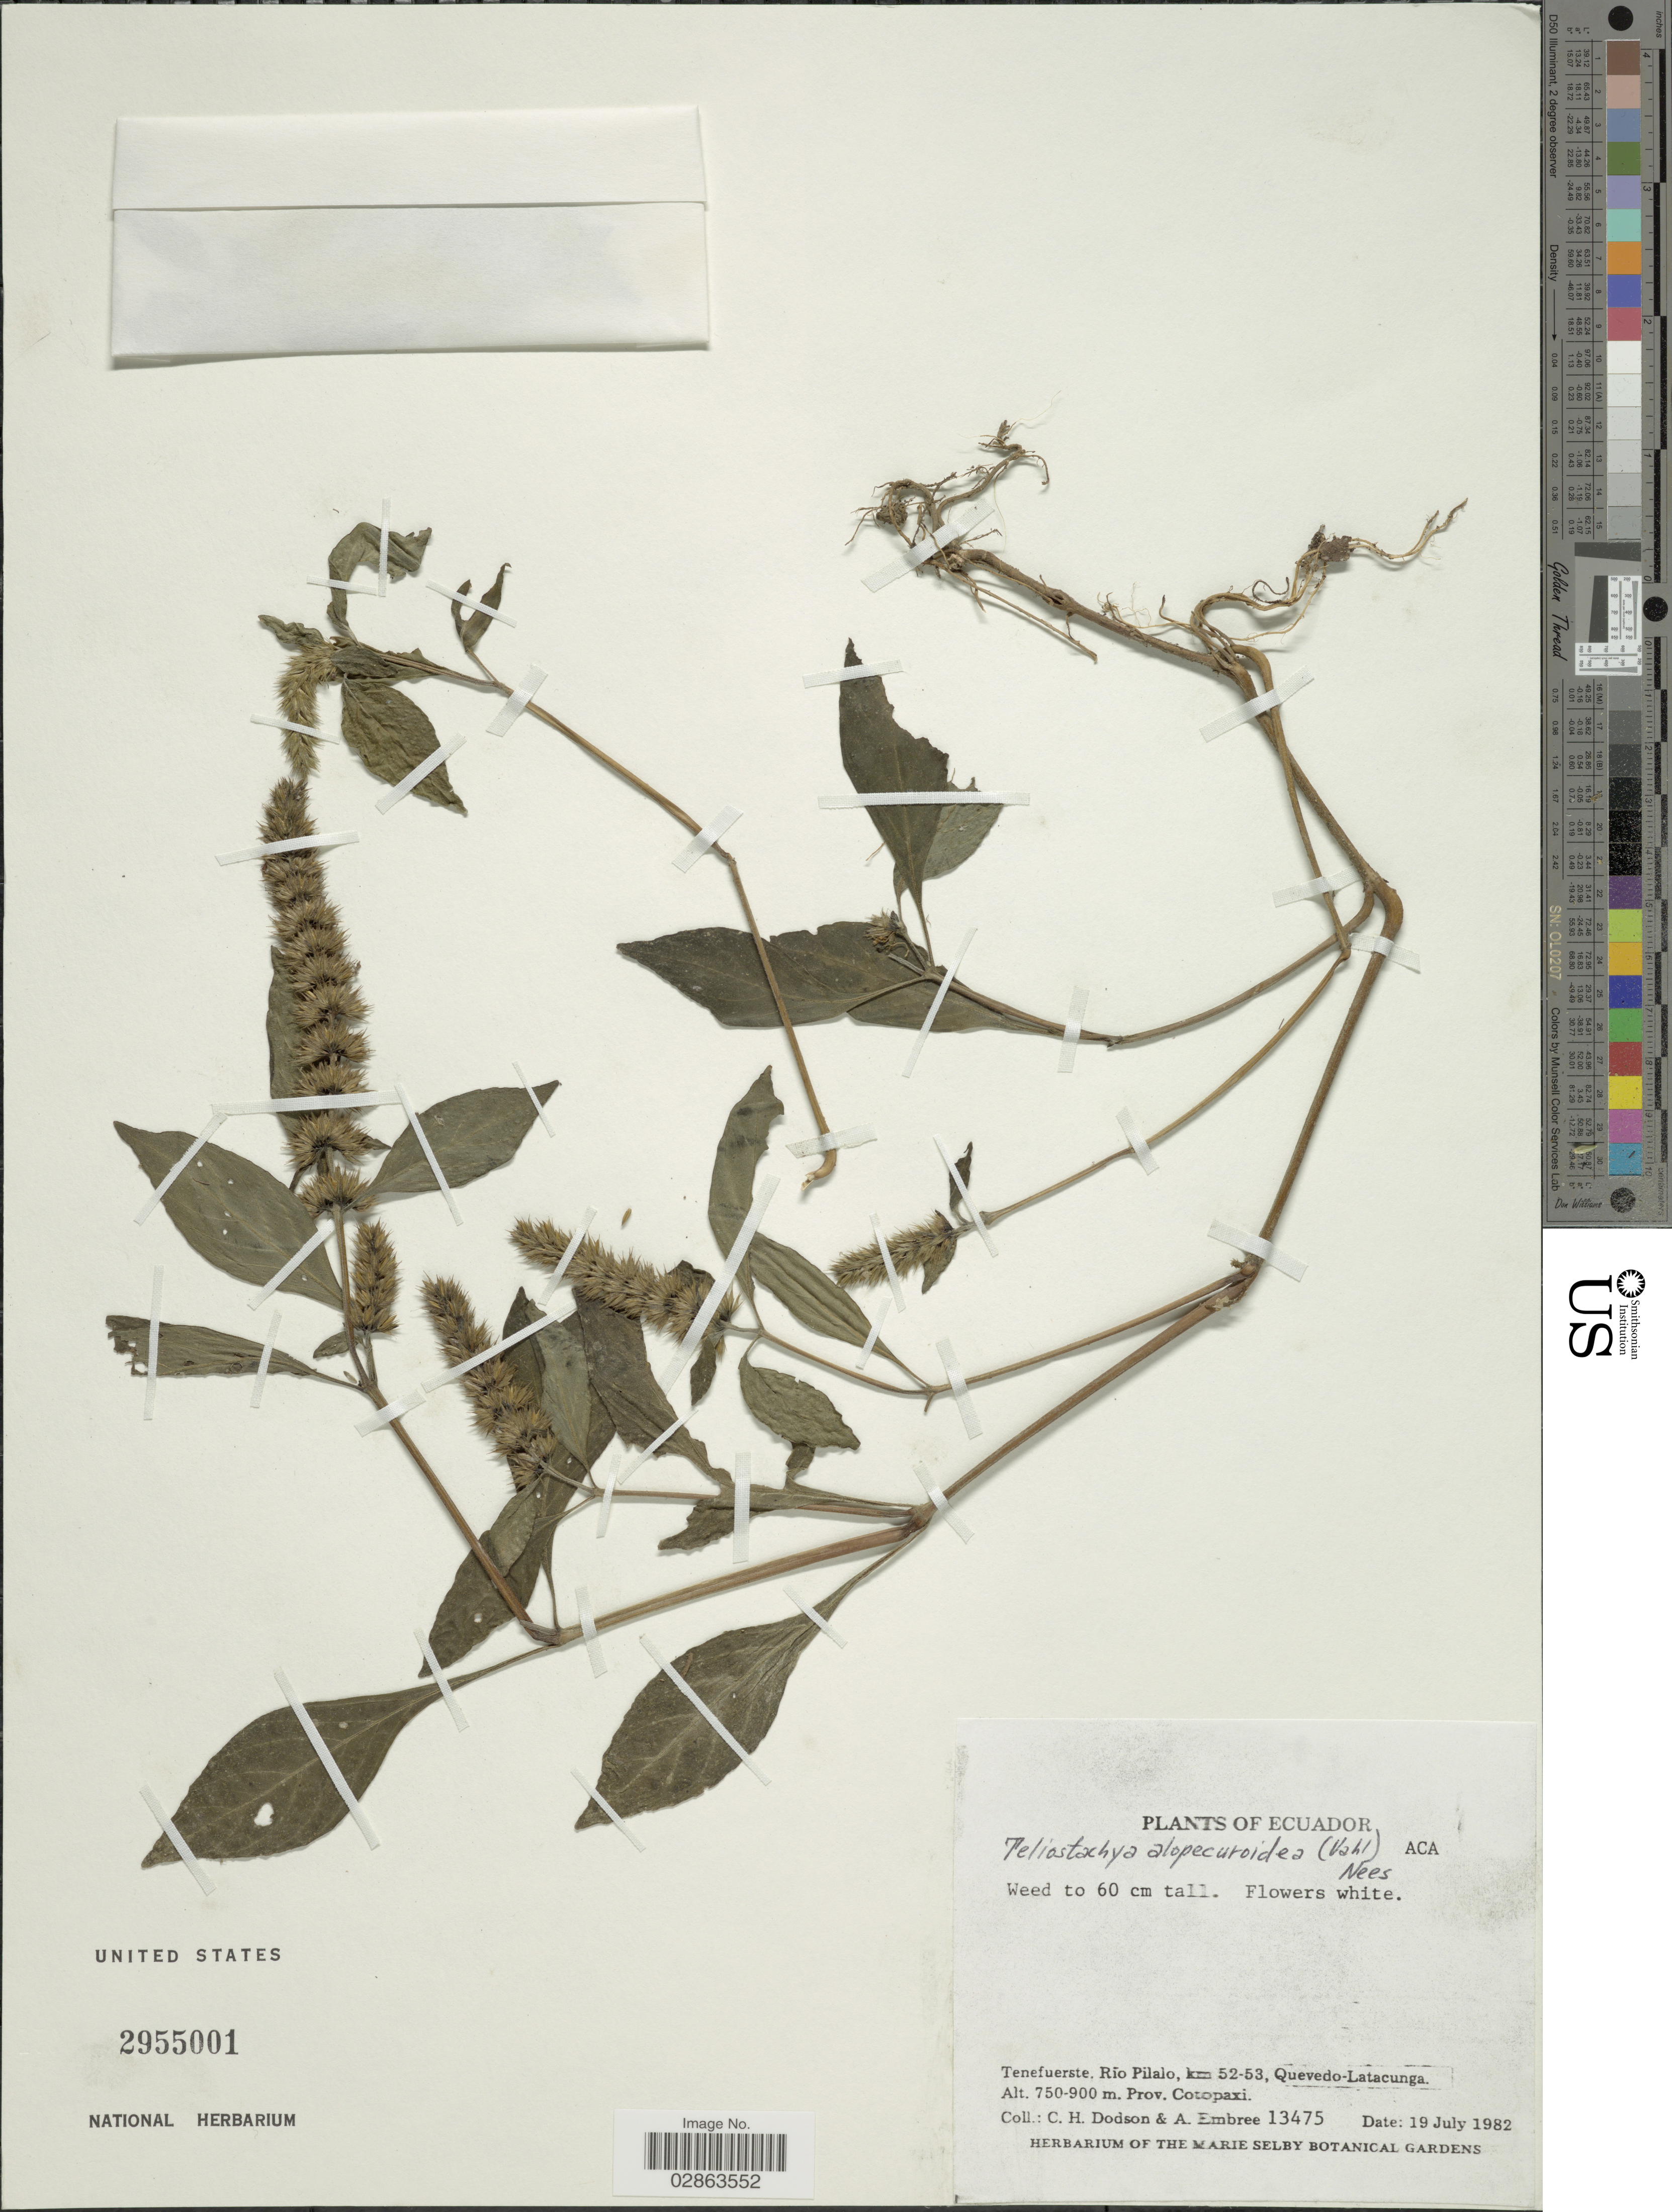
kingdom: Plantae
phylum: Tracheophyta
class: Magnoliopsida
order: Lamiales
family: Acanthaceae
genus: Teliostachya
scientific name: Teliostachya lanceolata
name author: Nees in Mart.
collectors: C. H. Dodson & A. Embree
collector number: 13475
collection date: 1982-07-19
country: Ecuador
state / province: Cotopaxi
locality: Tenefuerste. Rio Pilalo, Quevedo-Latacunga. Prov. Cotopaxi.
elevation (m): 750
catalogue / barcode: US 2955001